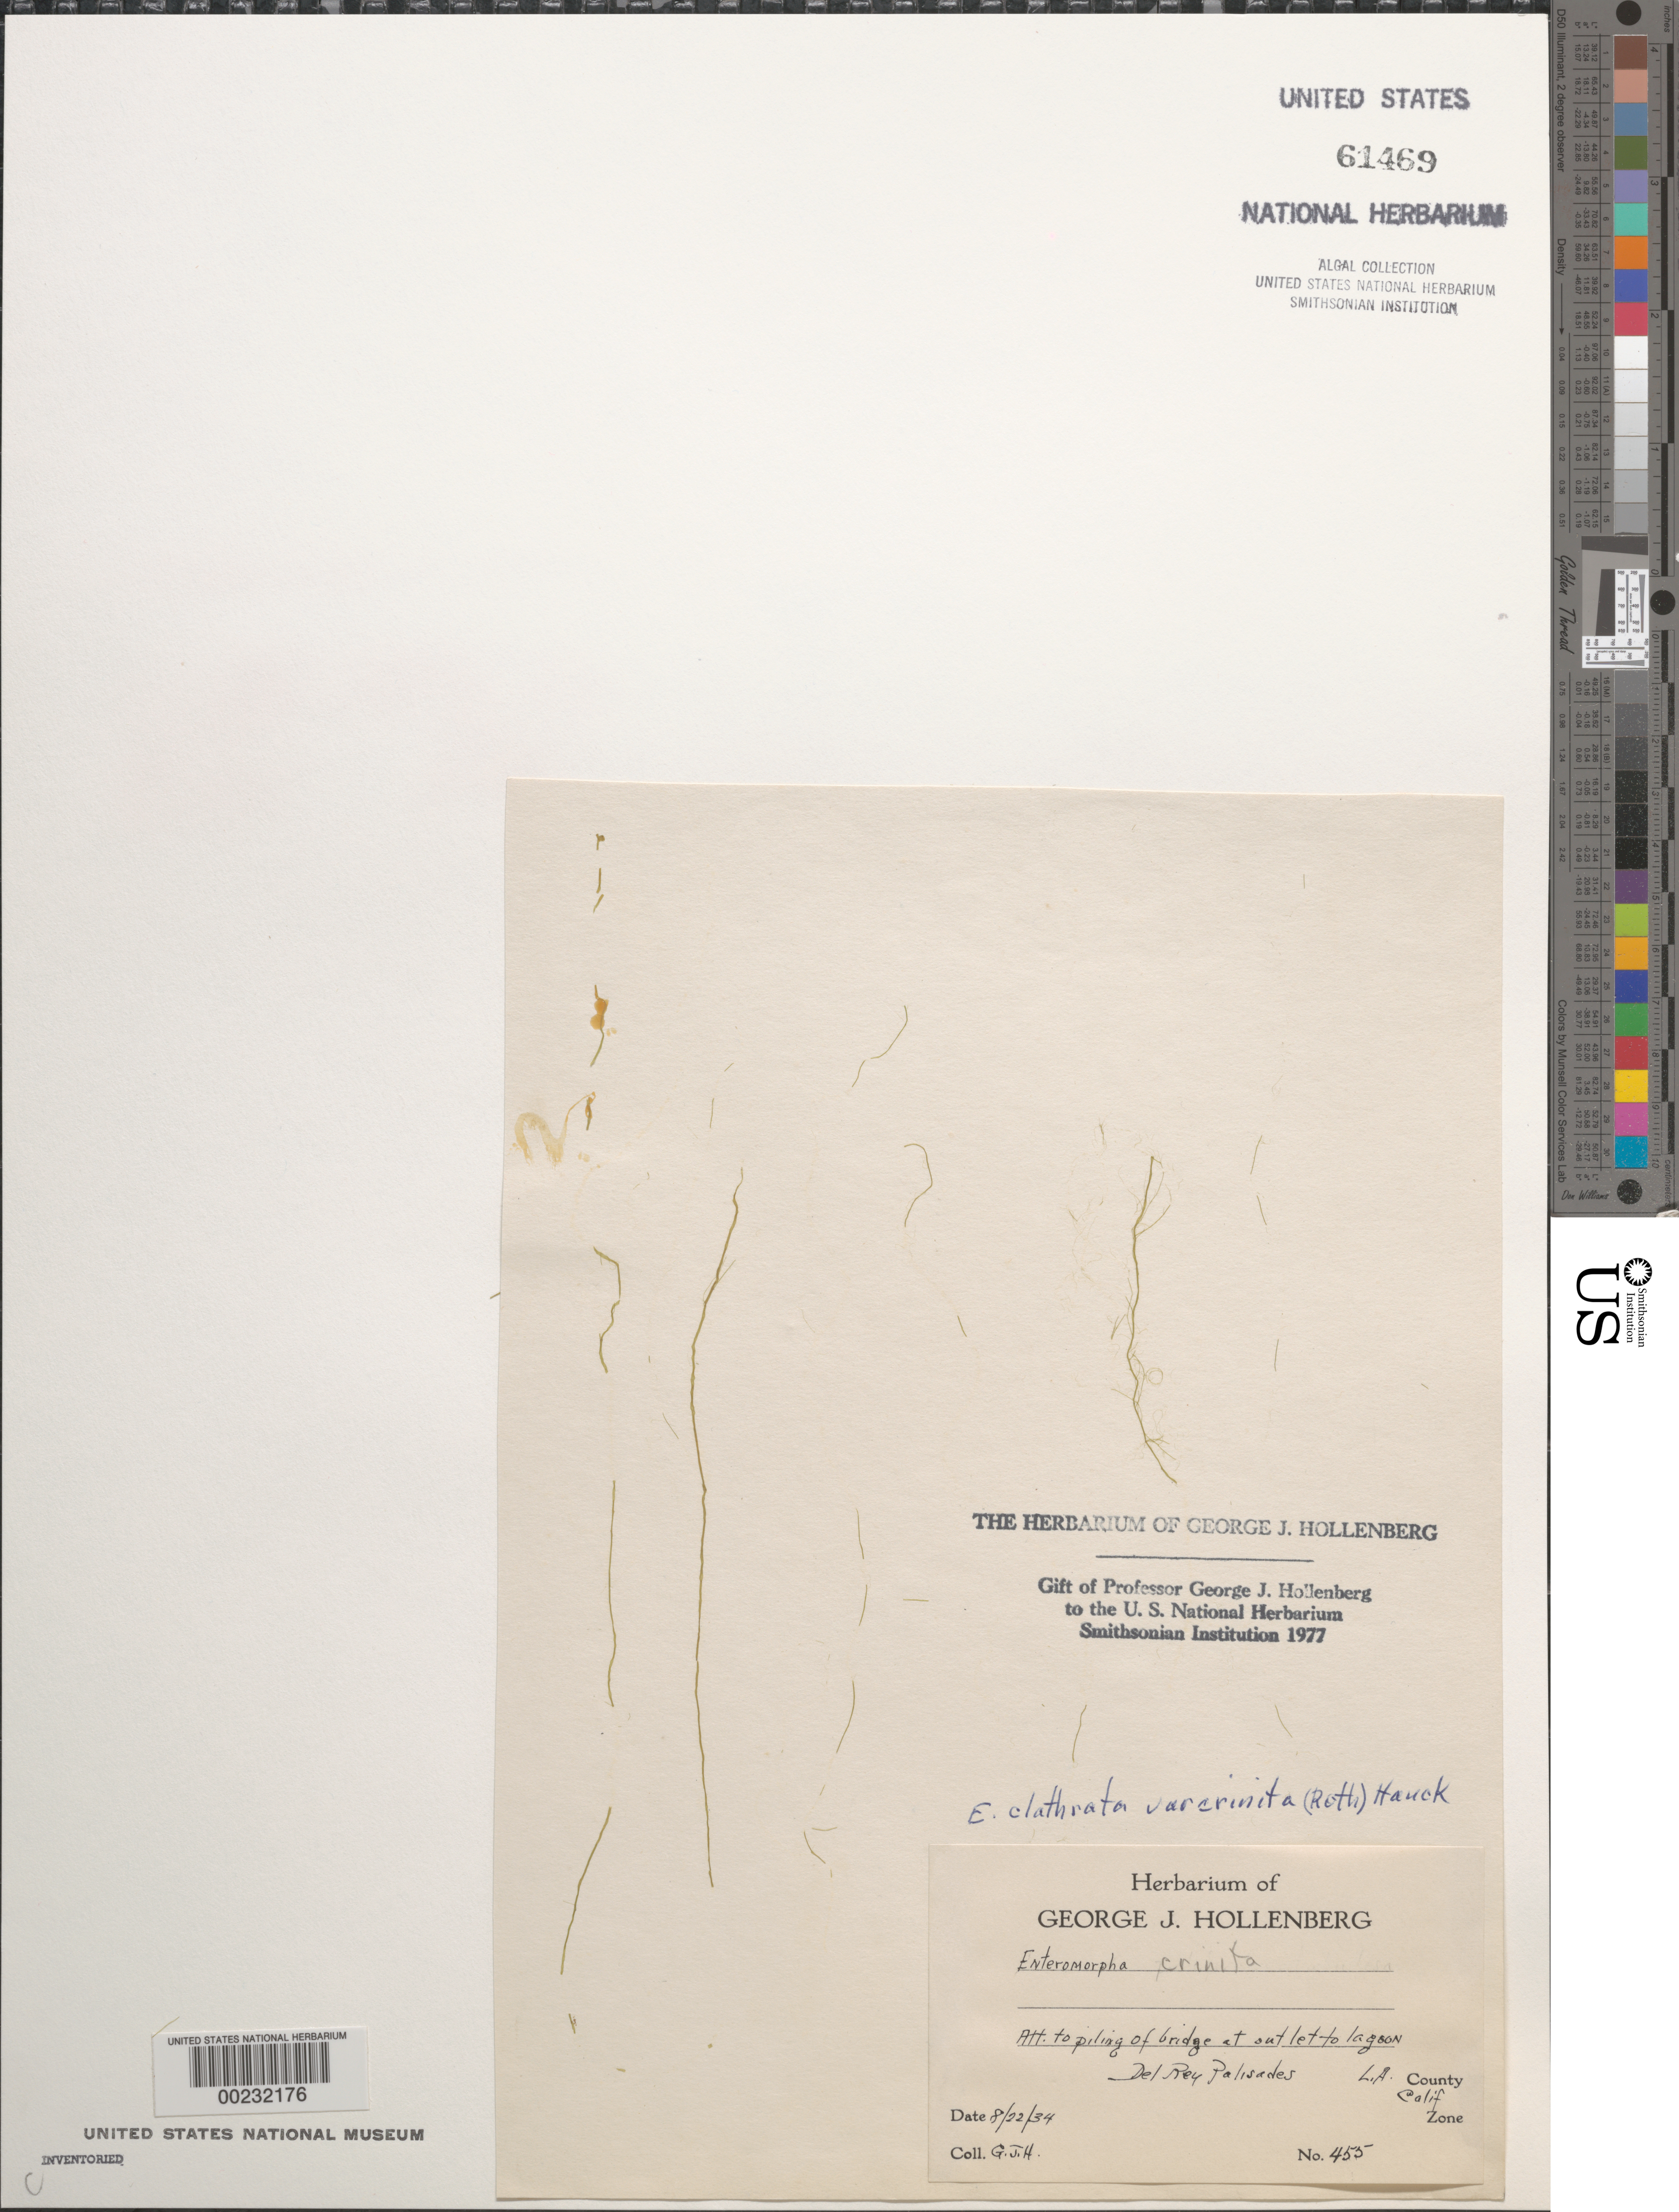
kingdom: Plantae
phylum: Chlorophyta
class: Ulvophyceae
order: Cladophorales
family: Cladophoraceae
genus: Cladophora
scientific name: Cladophora vagabunda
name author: (L.) C. Hoek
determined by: Algae name updating Project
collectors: G. Hollenberg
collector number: GJH 455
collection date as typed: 22 August 1934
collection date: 1934-08-22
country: United States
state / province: California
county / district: Los Angeles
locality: Del Rey Palisades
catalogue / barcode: US 61469